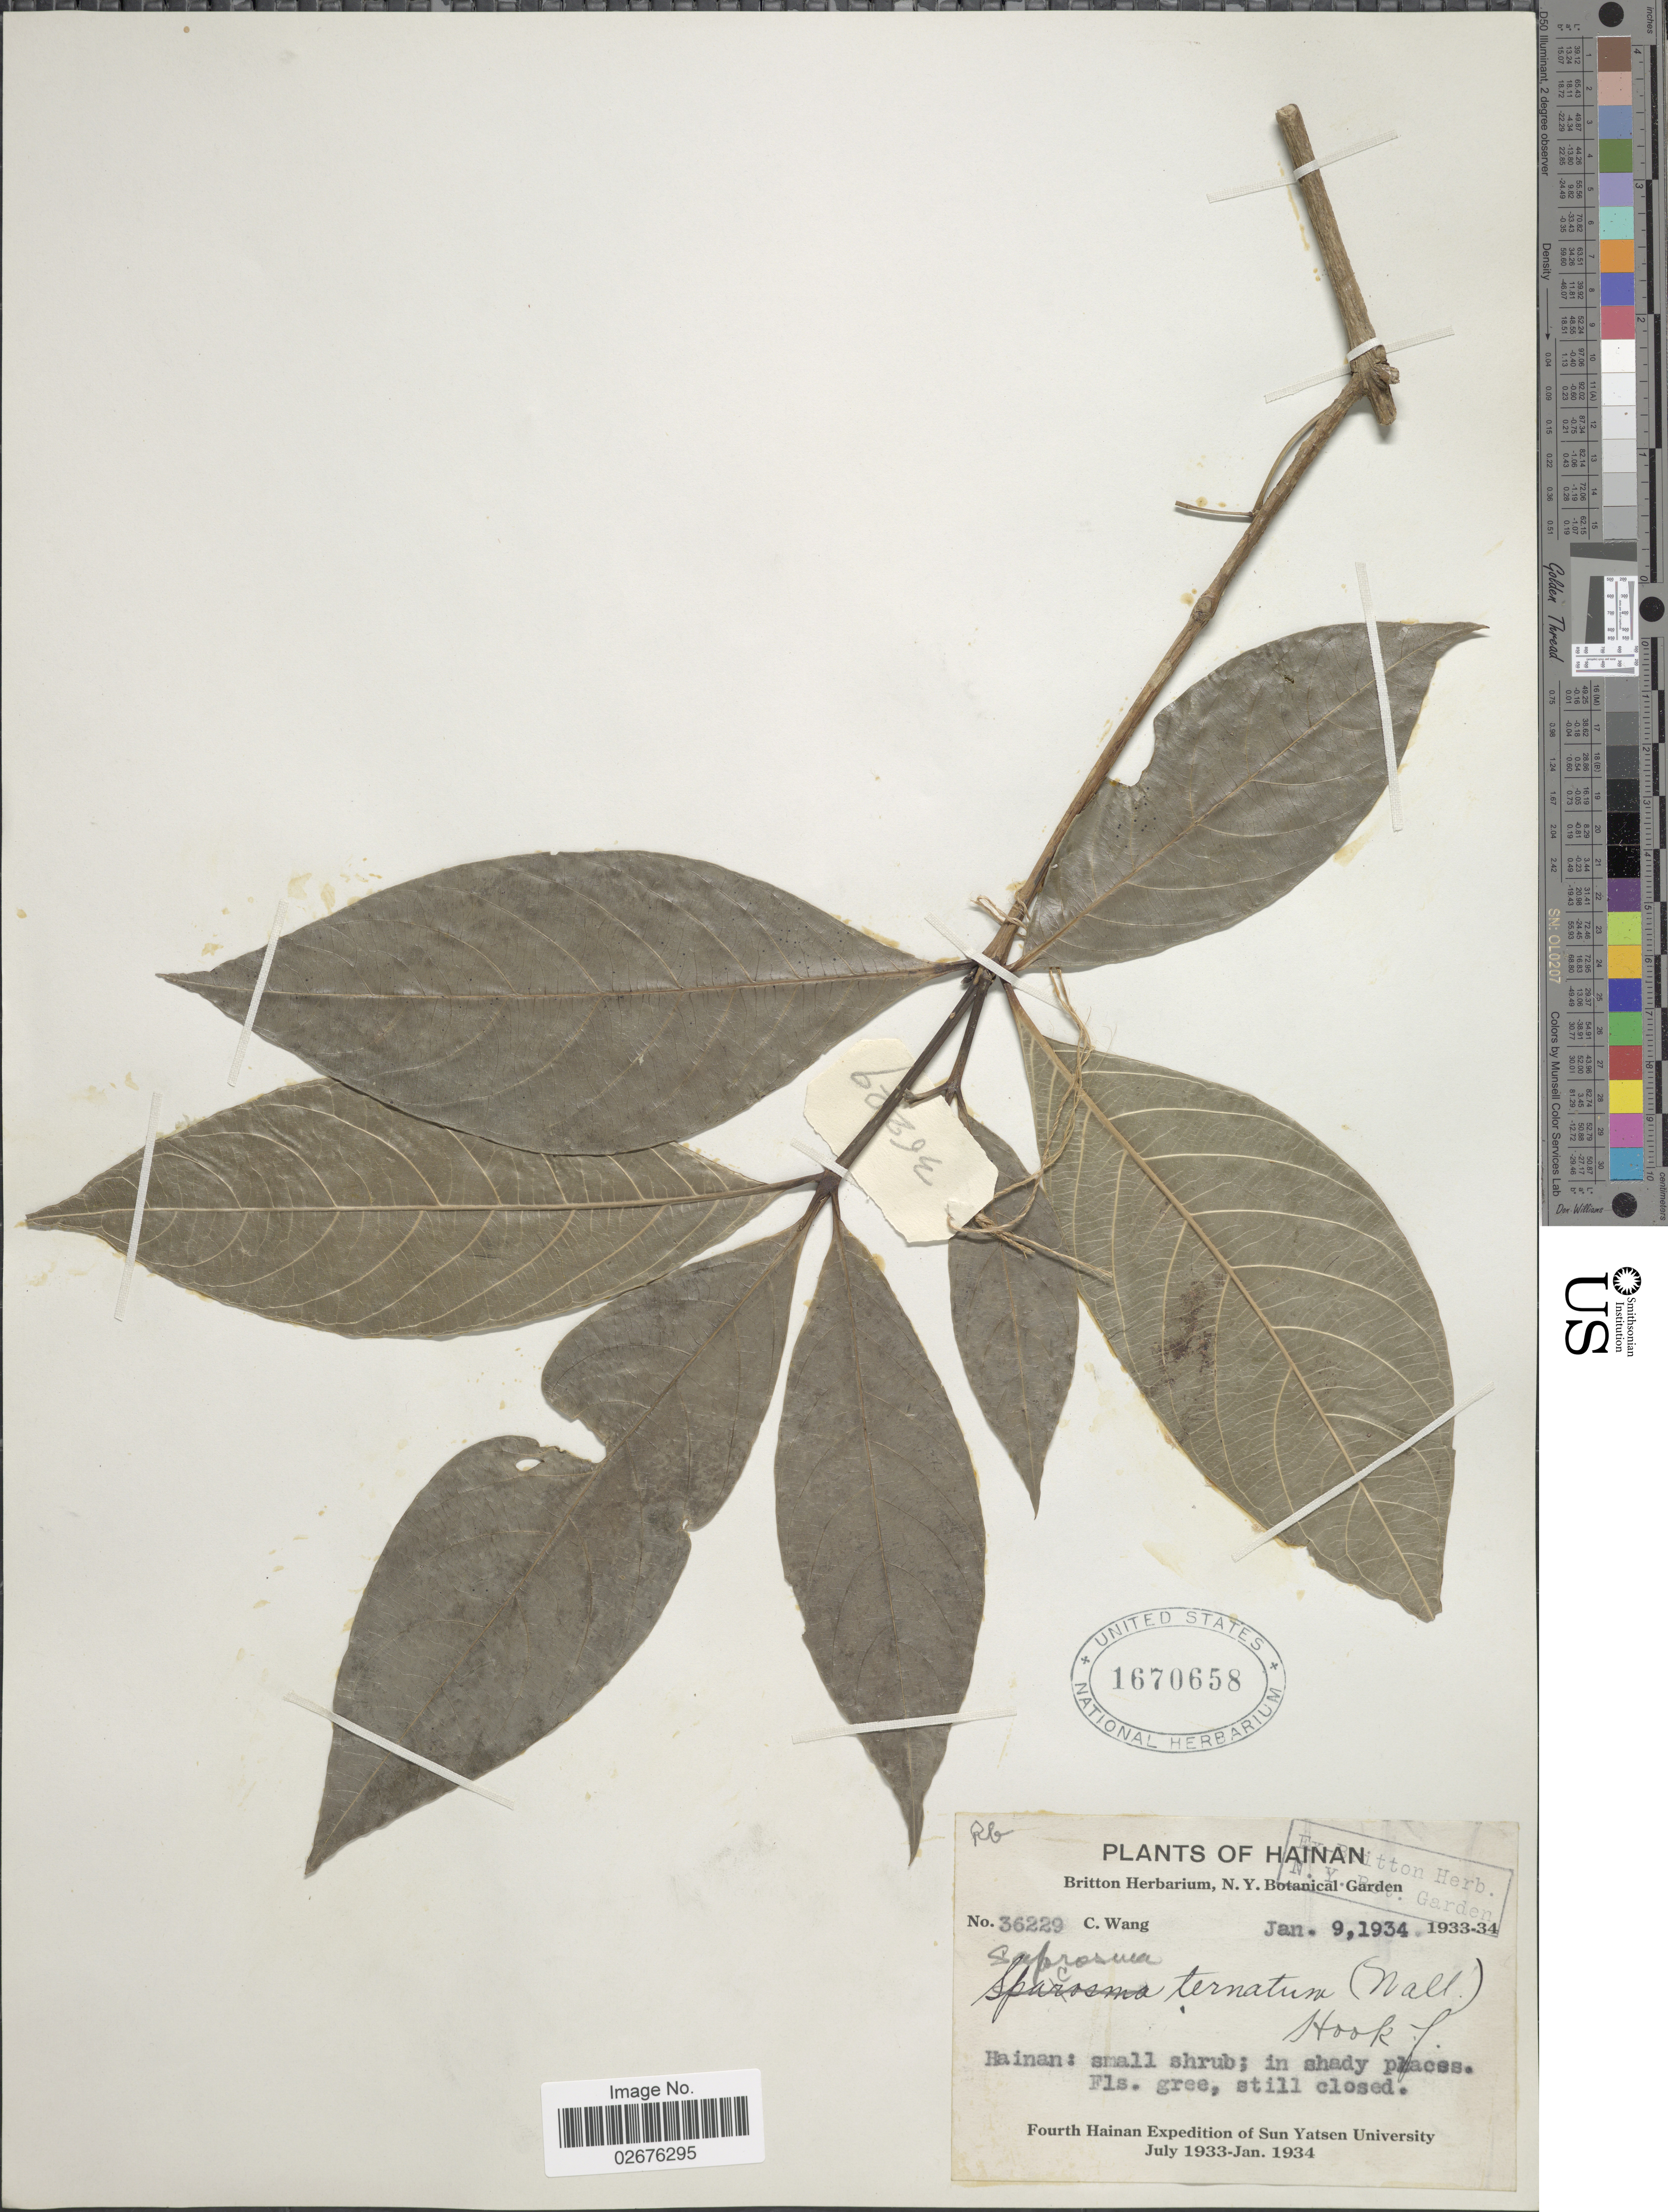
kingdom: Plantae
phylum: Tracheophyta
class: Magnoliopsida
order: Gentianales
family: Rubiaceae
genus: Saprosma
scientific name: Saprosma ternata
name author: (Wall.) Benth. & Hook. f. ex Kurz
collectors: C. Wang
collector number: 36229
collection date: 1934-01-09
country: China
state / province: Hainan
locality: Hainan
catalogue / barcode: US 1670658